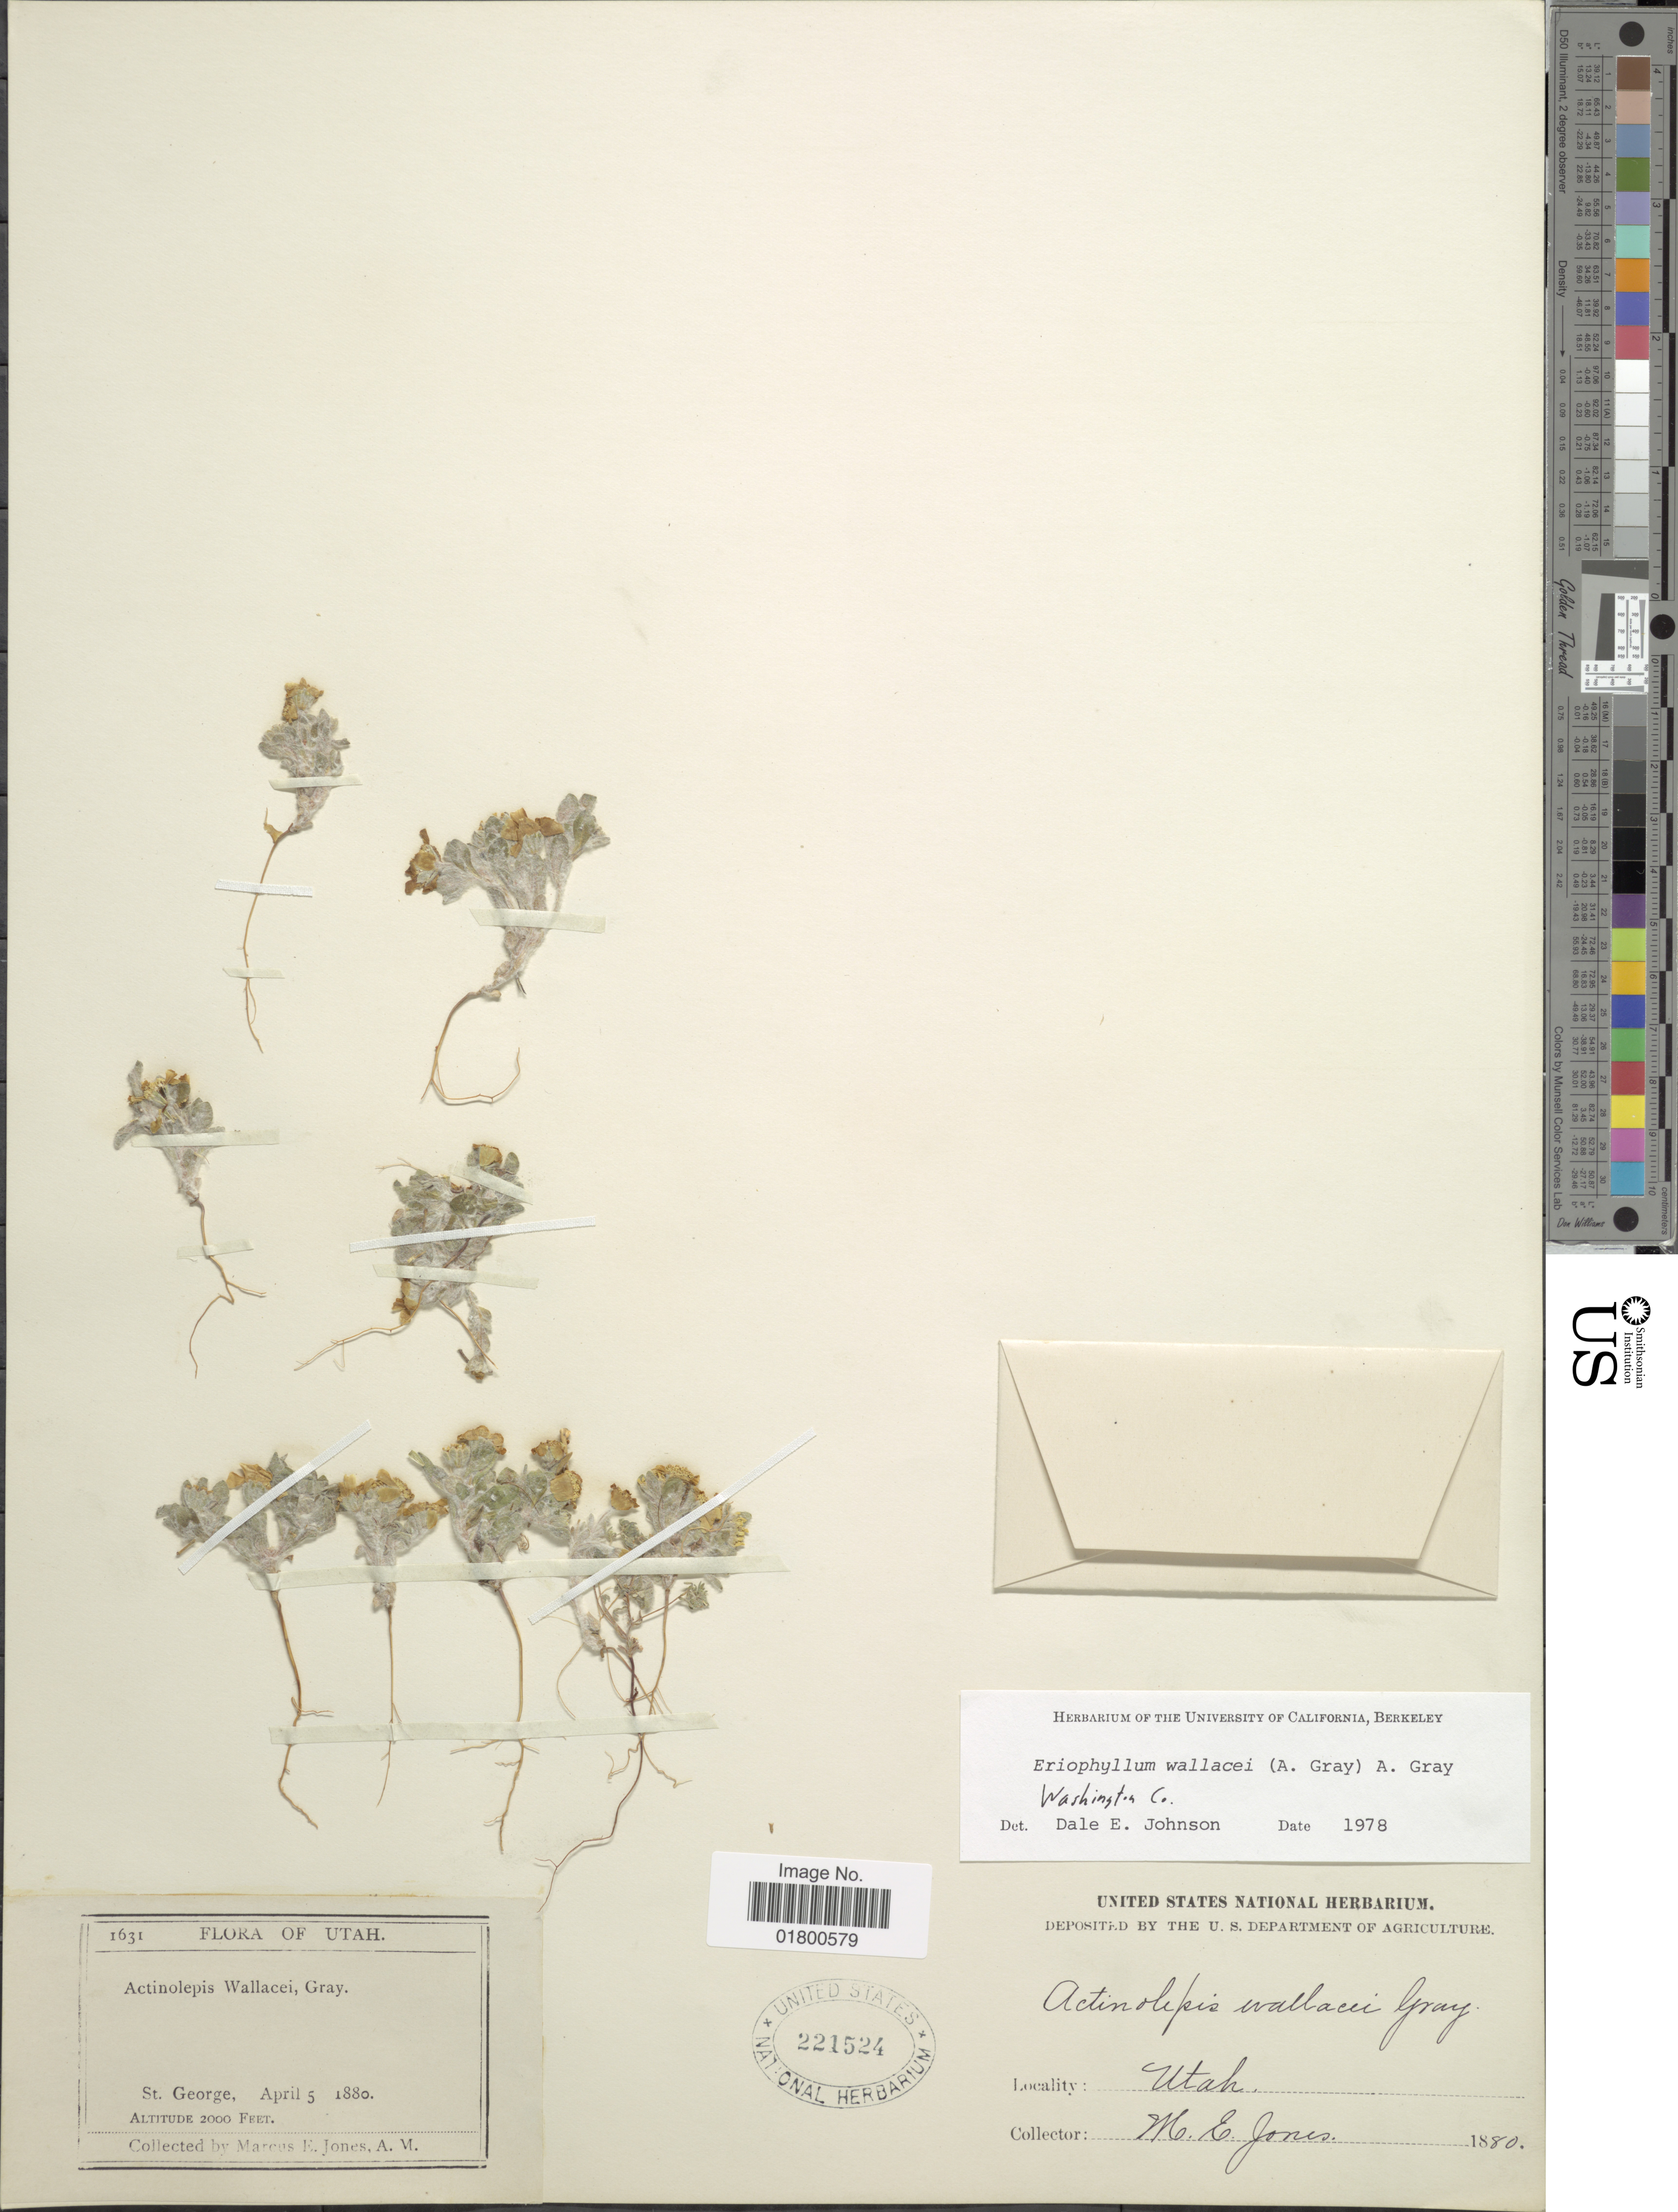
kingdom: Plantae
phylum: Tracheophyta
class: Magnoliopsida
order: Asterales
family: Asteraceae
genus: Eriophyllum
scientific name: Eriophyllum wallacei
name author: (A. Gray) A. Gray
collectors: M. E. Jones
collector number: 1631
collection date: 1880-04-05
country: United States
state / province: Utah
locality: St. George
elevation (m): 610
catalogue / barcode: US 221524